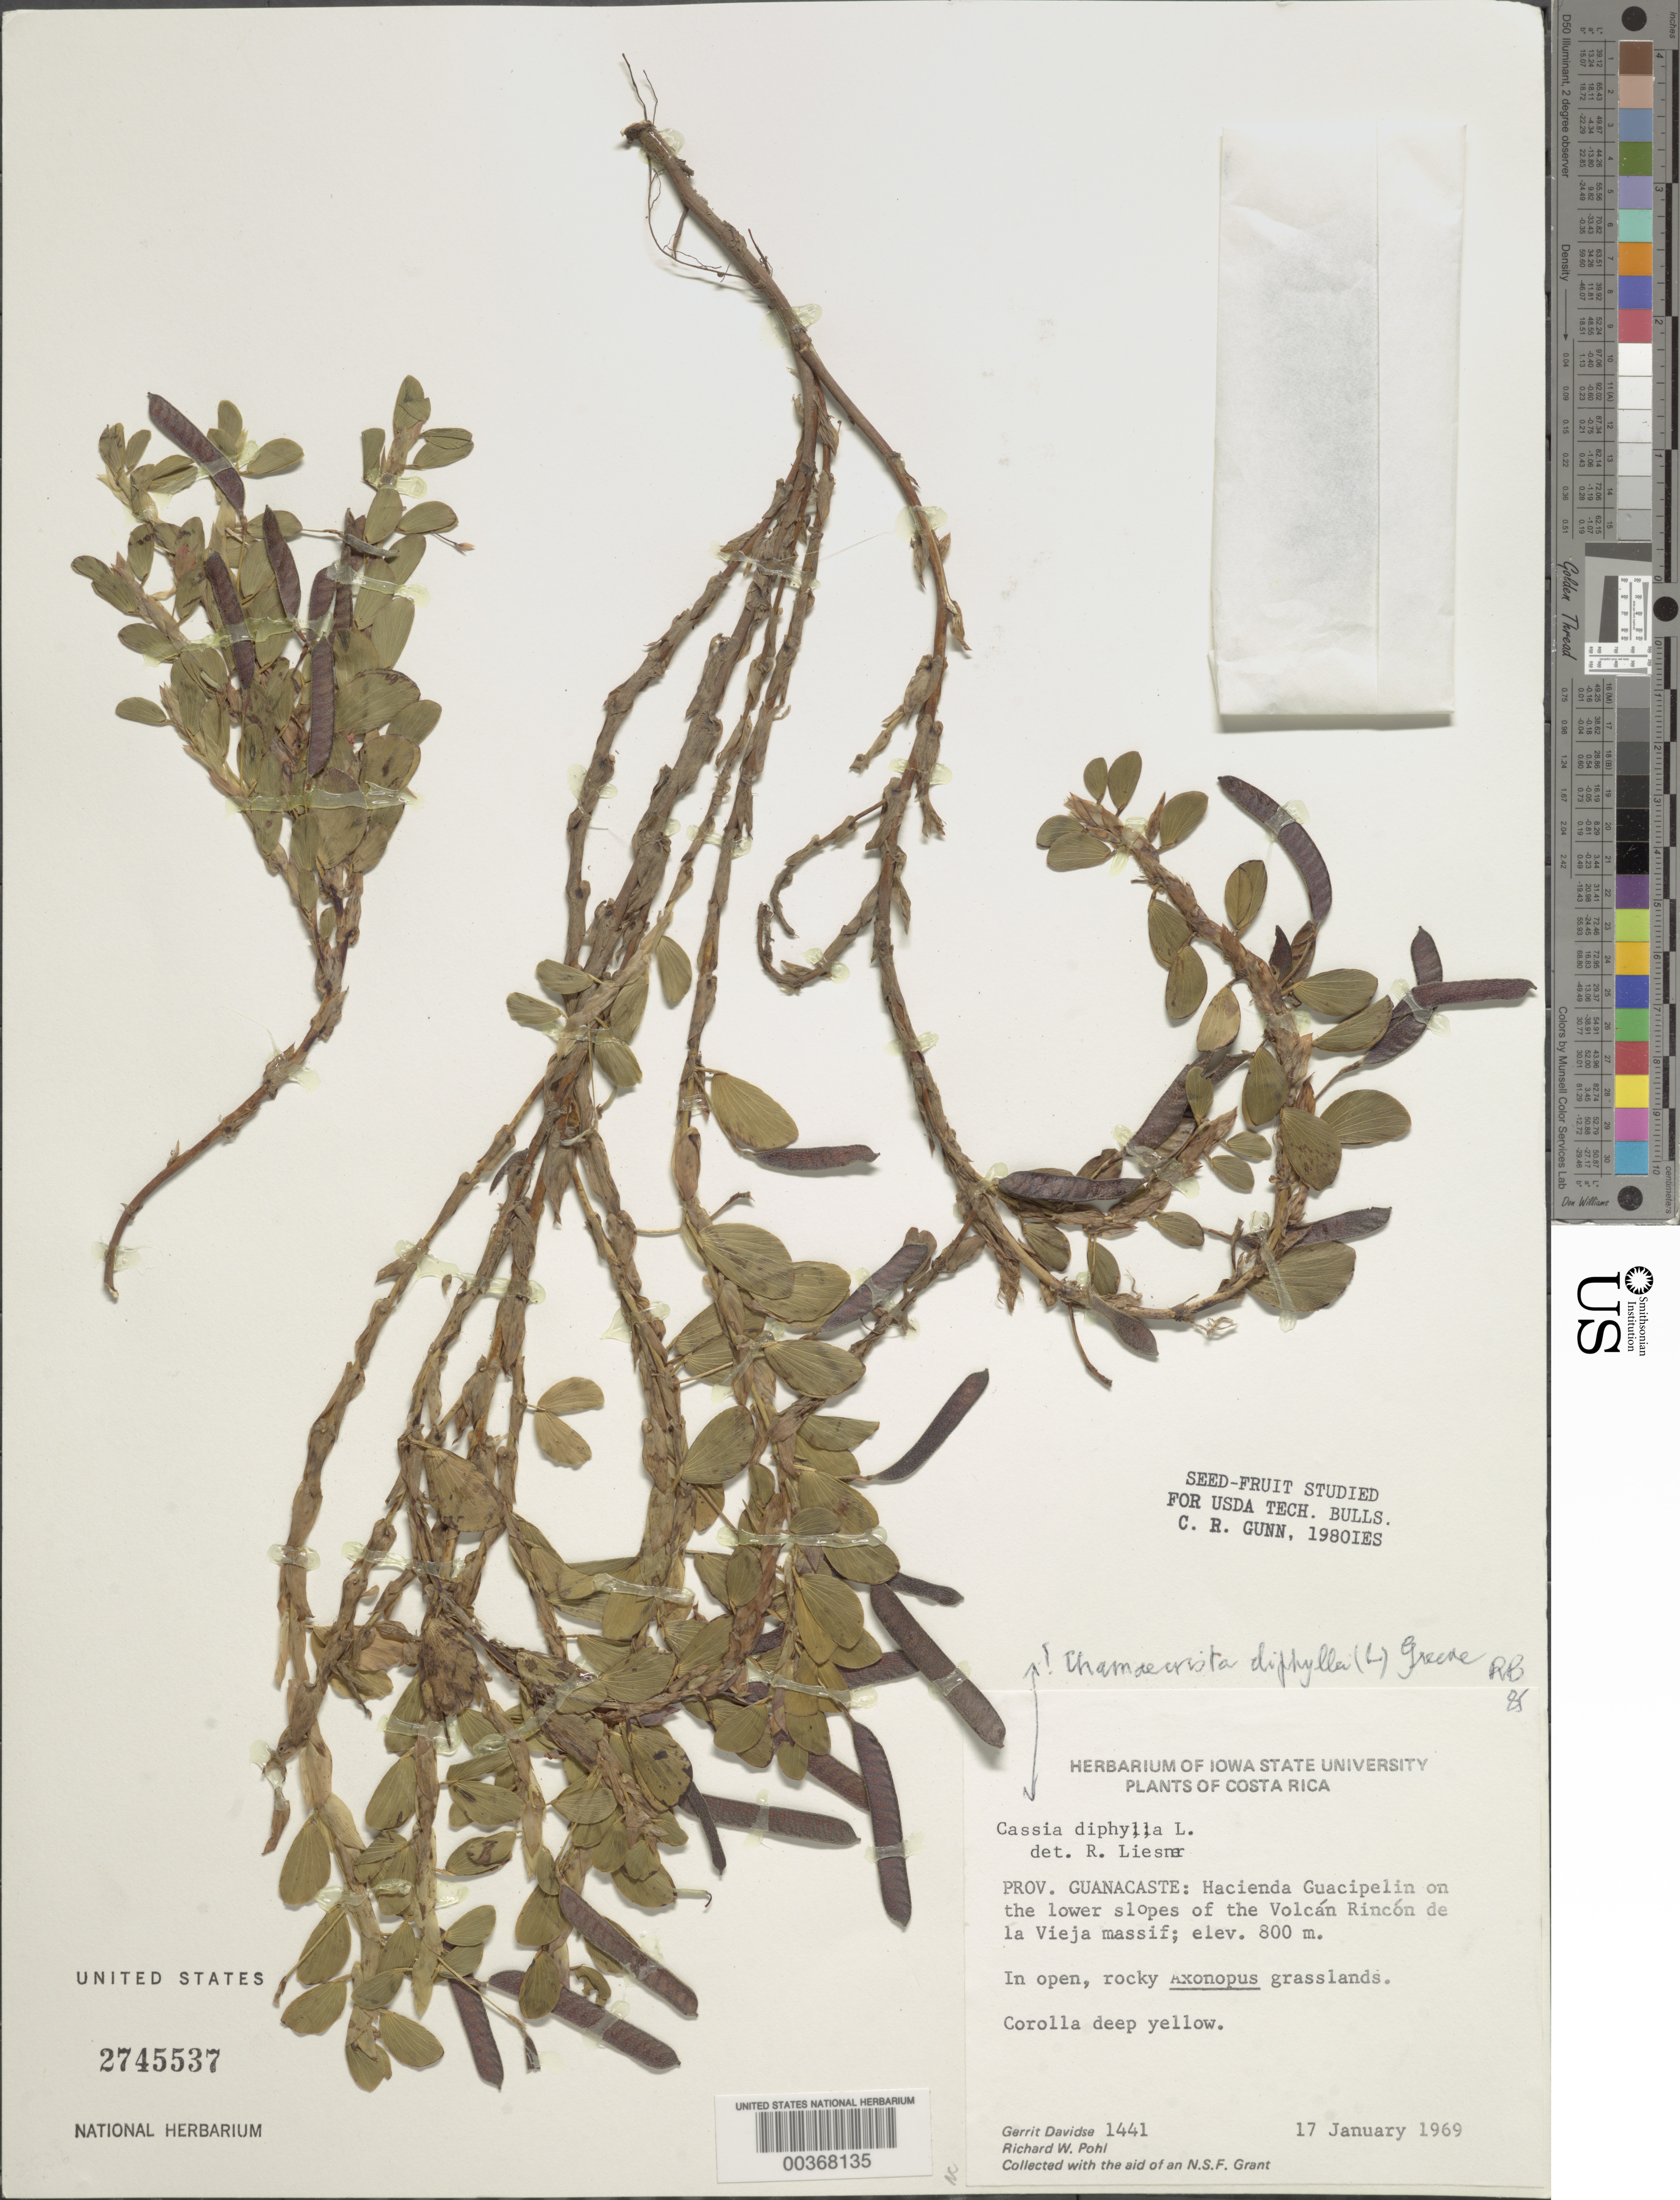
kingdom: Plantae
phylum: Tracheophyta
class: Magnoliopsida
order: Fabales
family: Fabaceae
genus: Chamaecrista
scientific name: Chamaecrista diphylla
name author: (L.) Greene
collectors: G. Davidse & R. W. Pohl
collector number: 1441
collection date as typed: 17 Jan 1969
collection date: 1969-01-17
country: Costa Rica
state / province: Guanacaste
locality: Hacienda Guacipelin on the lower slope of the Volcan Rincon de la Jieja Massif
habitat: Open, rocky grasslands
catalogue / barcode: US 2745537